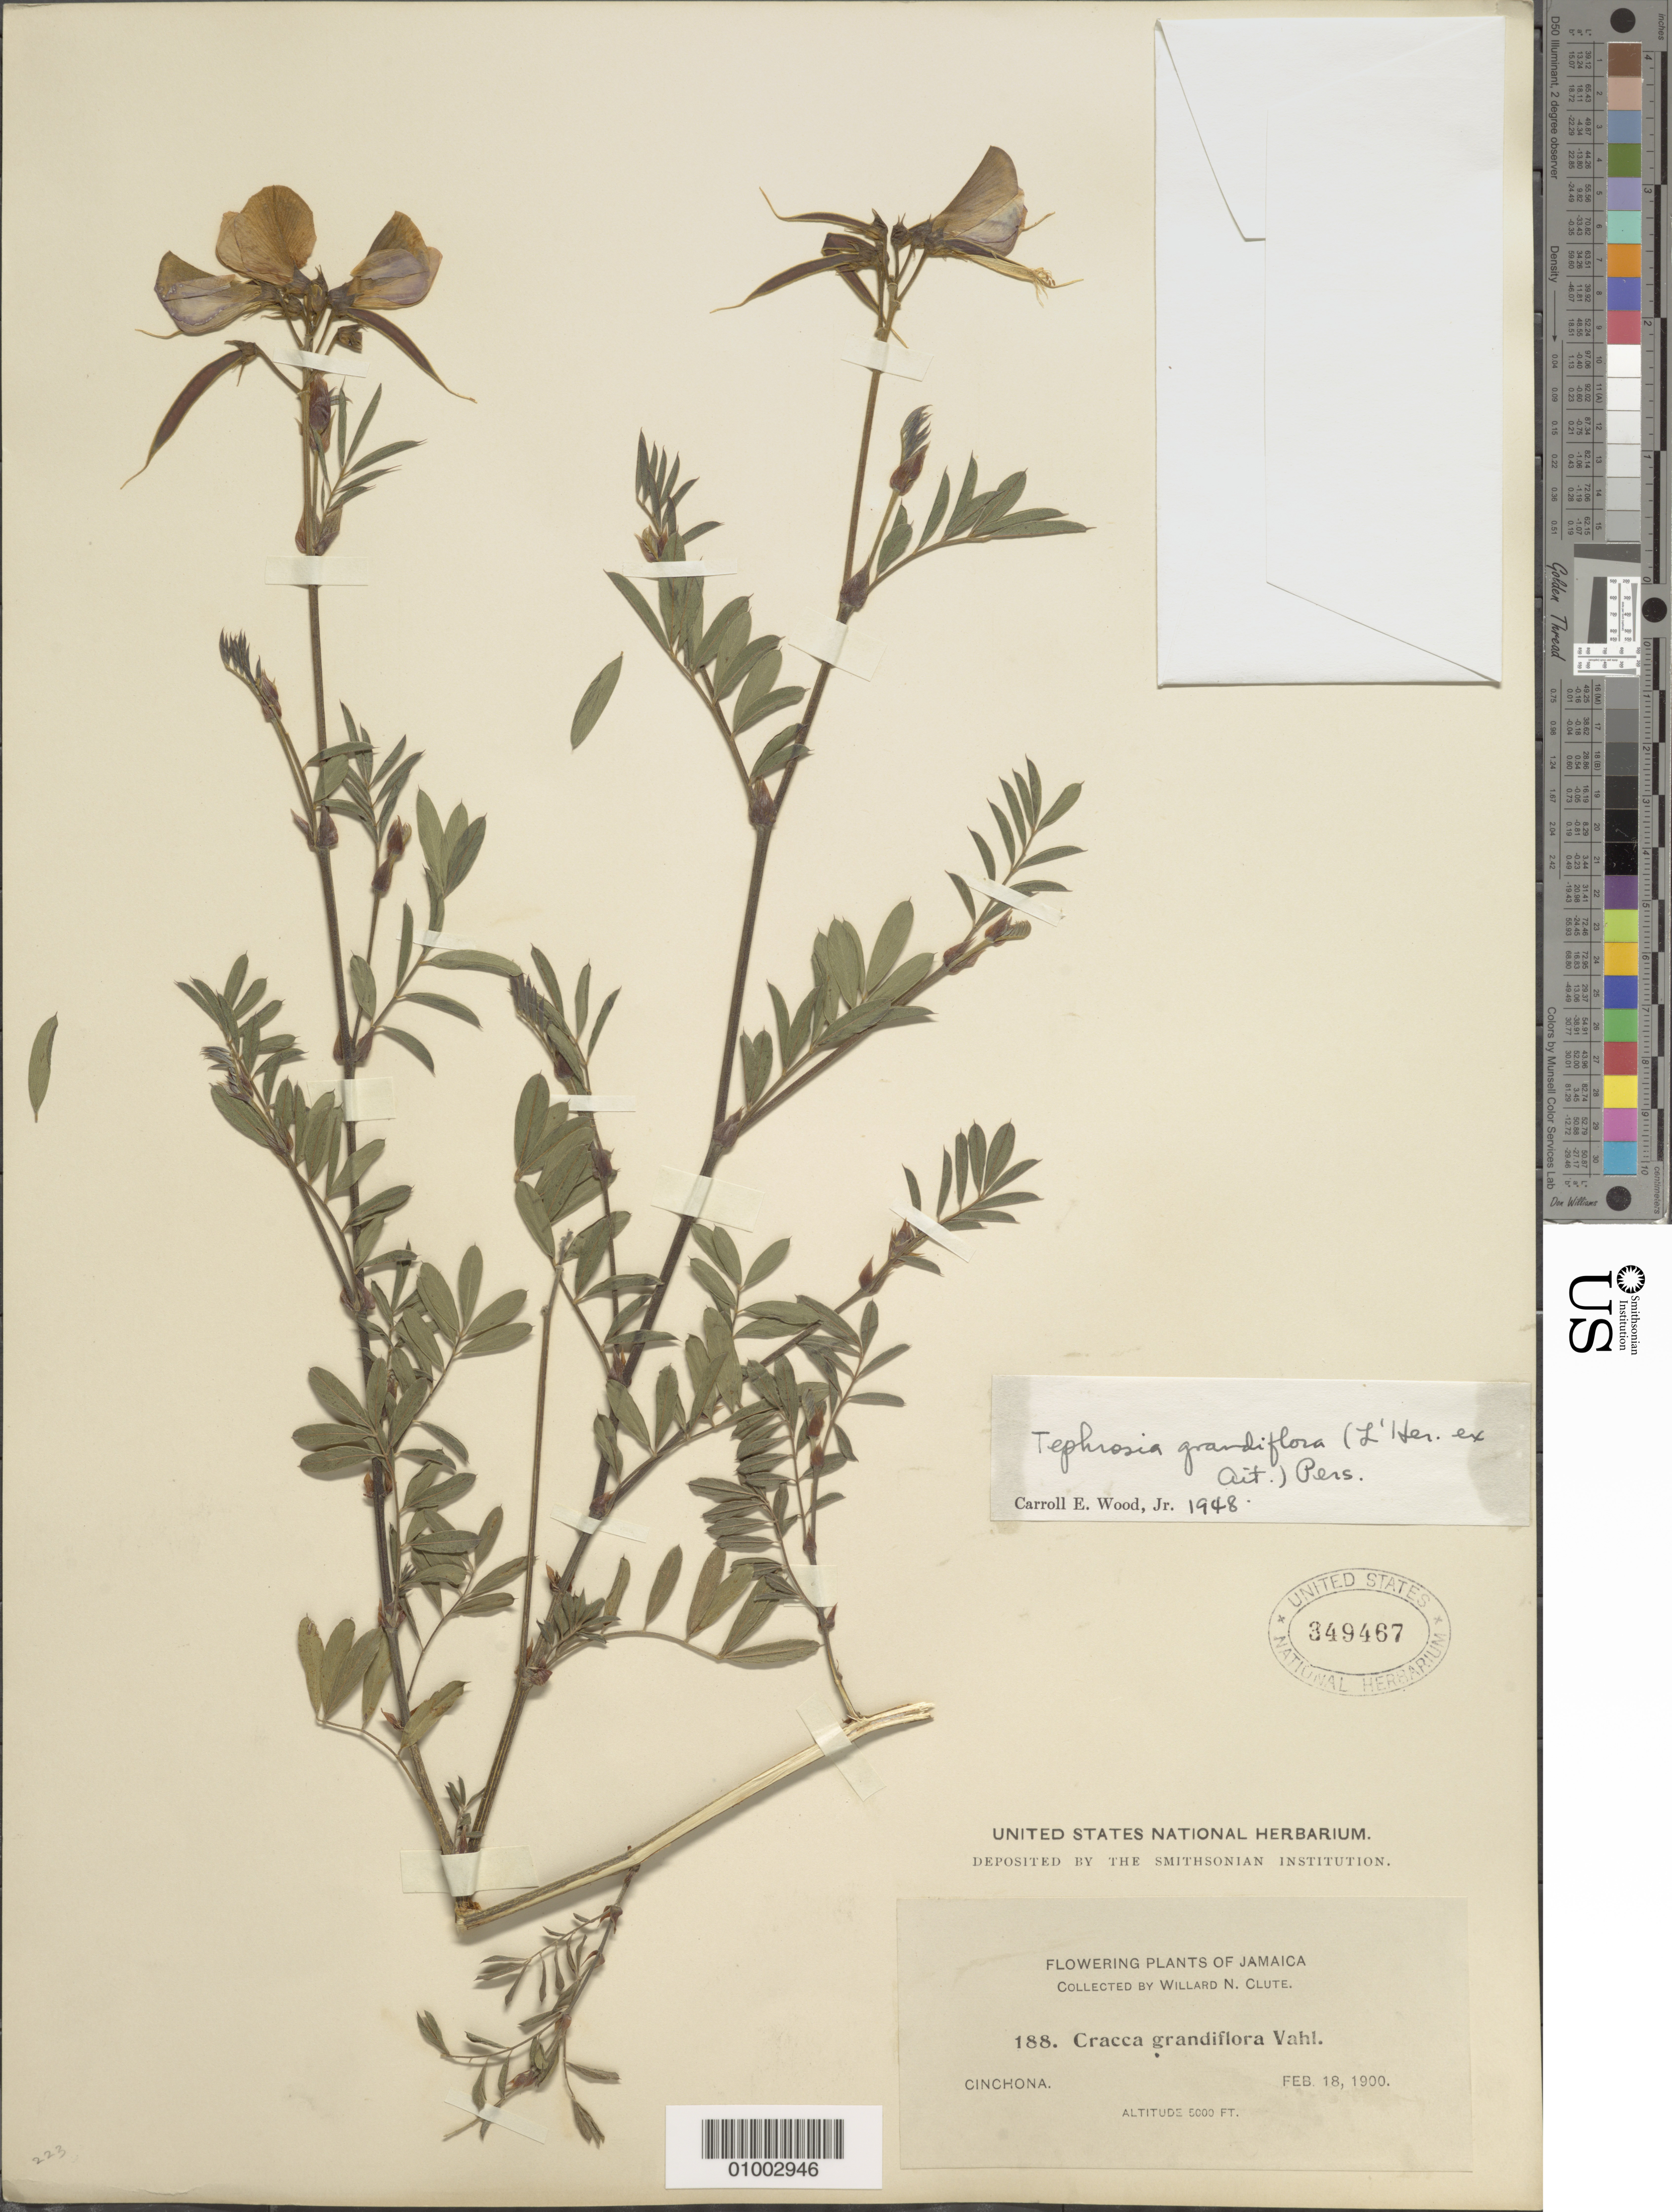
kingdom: Plantae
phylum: Tracheophyta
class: Magnoliopsida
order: Fabales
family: Fabaceae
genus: Tephrosia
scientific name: Tephrosia grandiflora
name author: (Vahl) Pers.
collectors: W. N. Clute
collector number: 188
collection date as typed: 18 Feb 1900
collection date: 1900-02-18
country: Jamaica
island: Jamaica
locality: Cinchona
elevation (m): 1524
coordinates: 0 N, 0 E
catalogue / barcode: US 349467